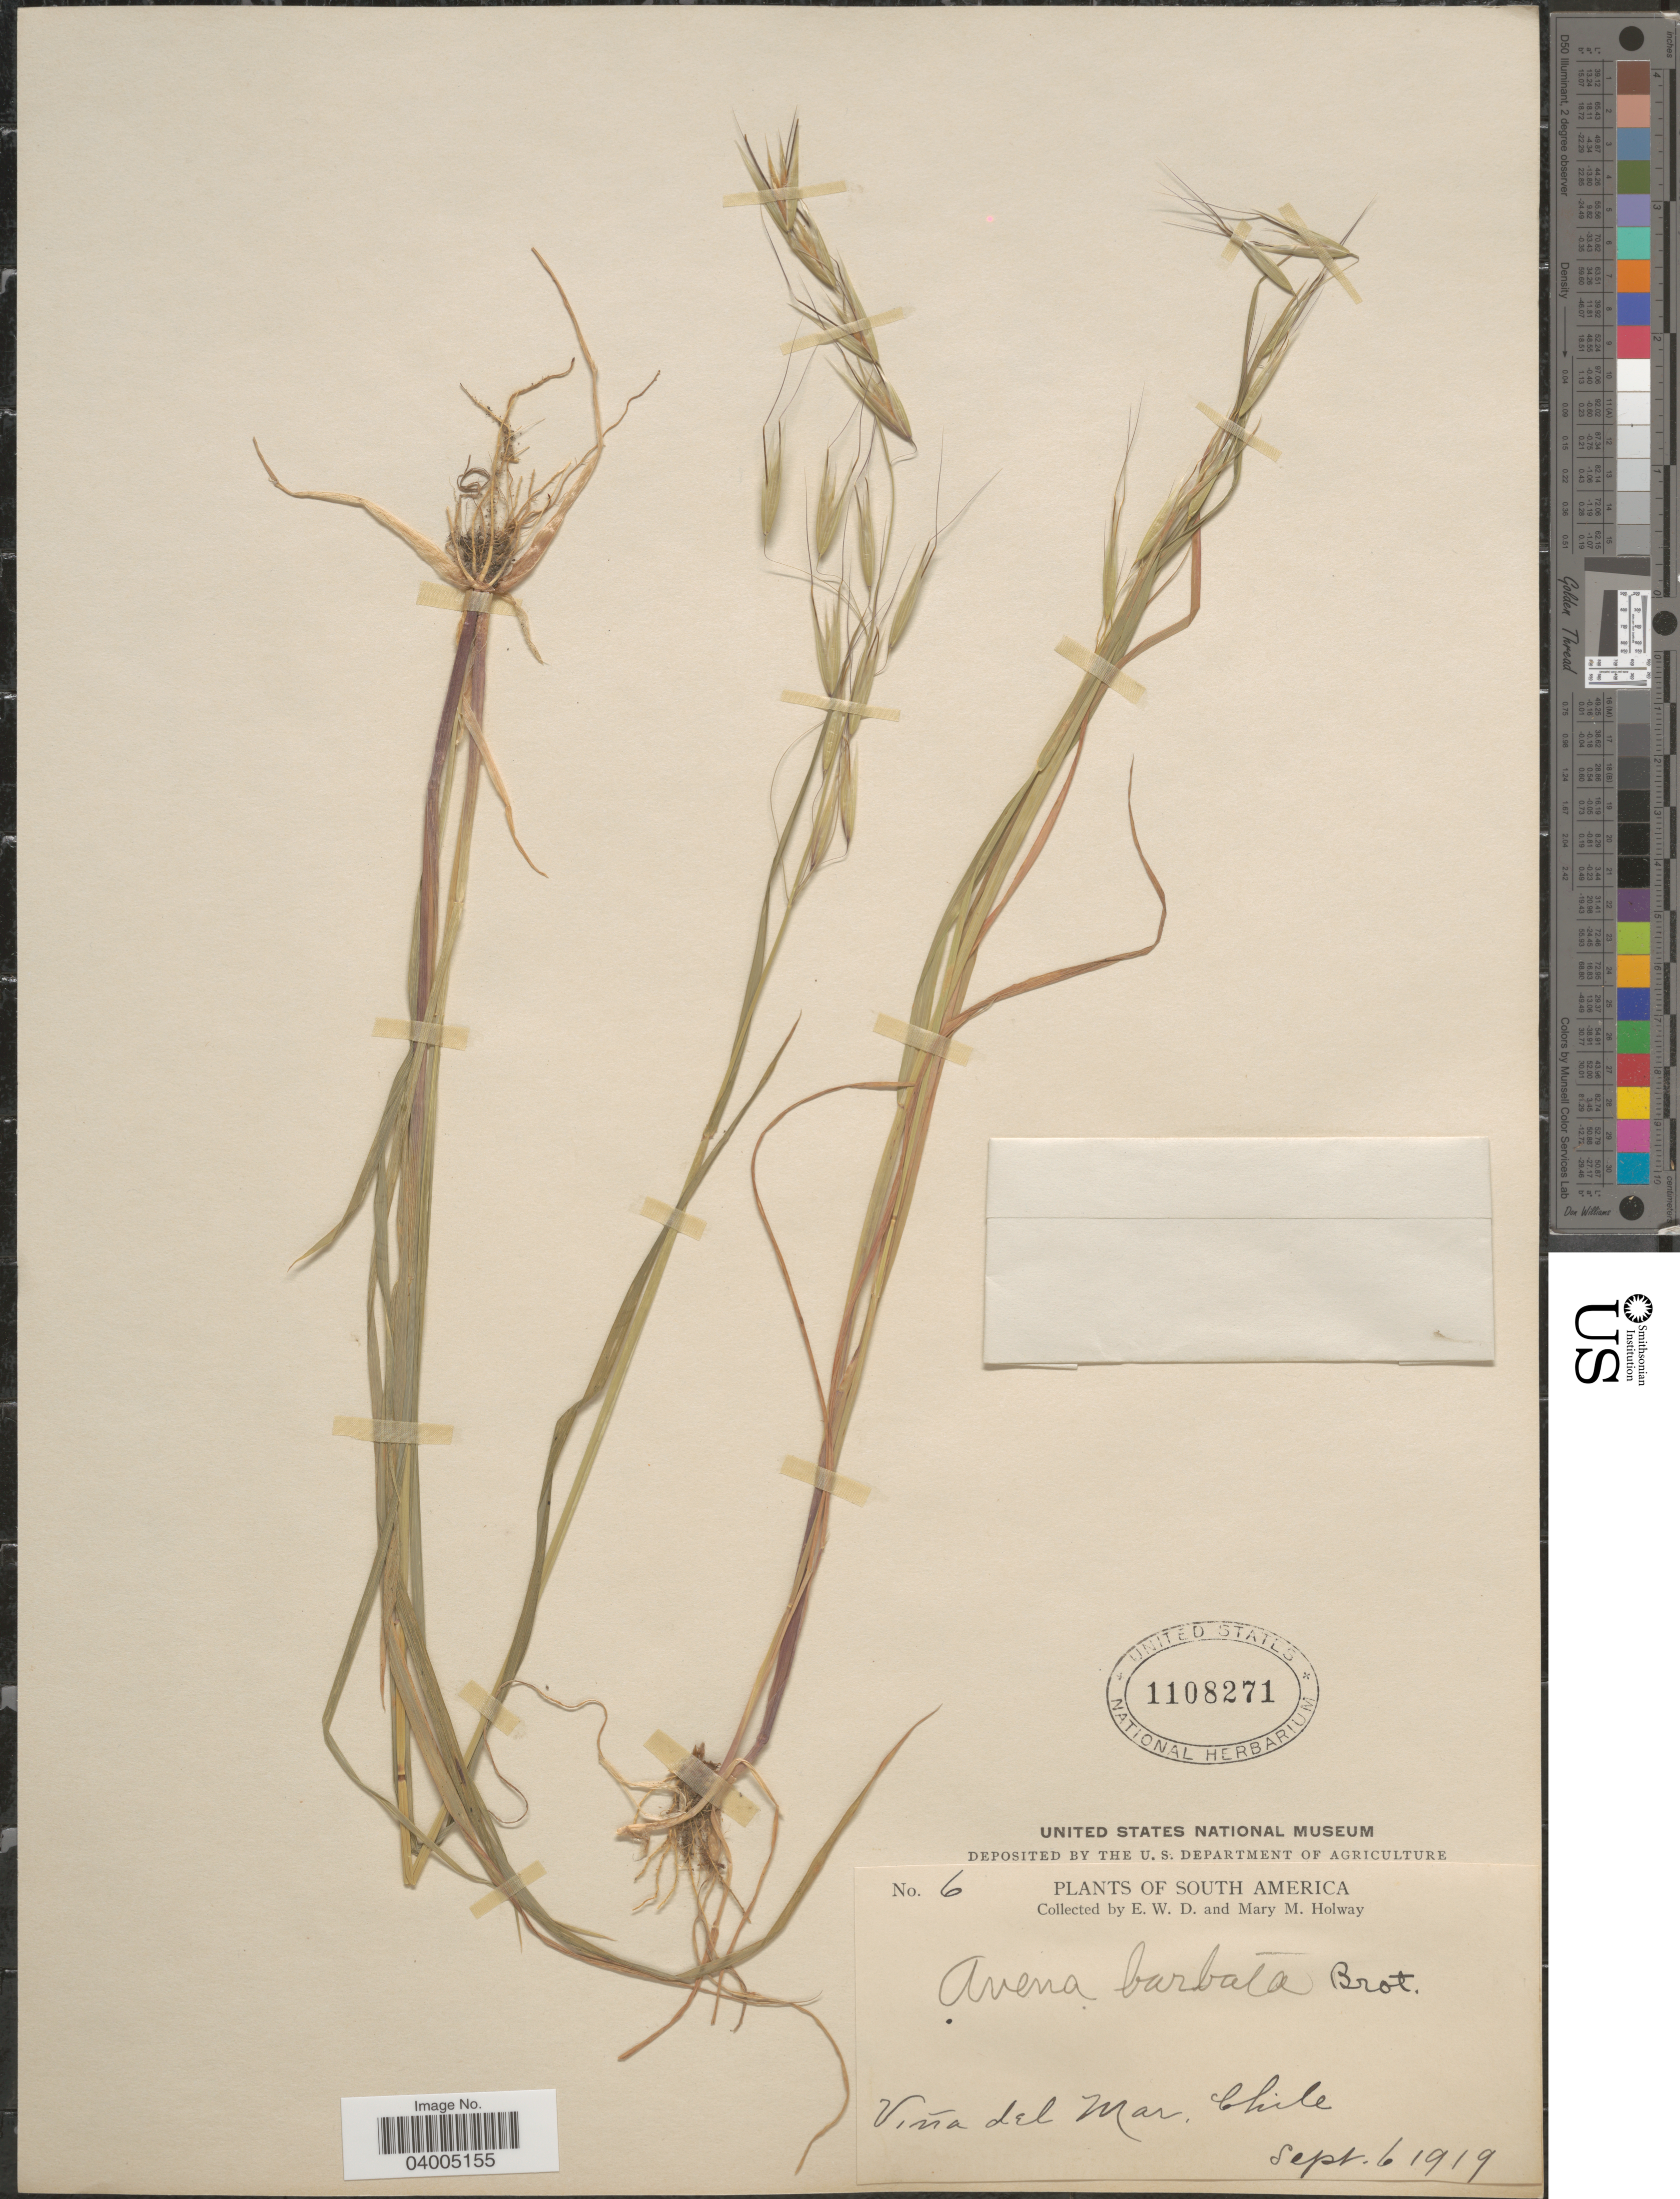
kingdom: Plantae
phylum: Tracheophyta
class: Liliopsida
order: Poales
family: Poaceae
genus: Avena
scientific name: Avena barbata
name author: Pott ex Link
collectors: E. W. D. Holway & M. M. Holway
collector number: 6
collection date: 1919-09-06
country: Chile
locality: Viña del Mar.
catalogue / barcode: US 1108271